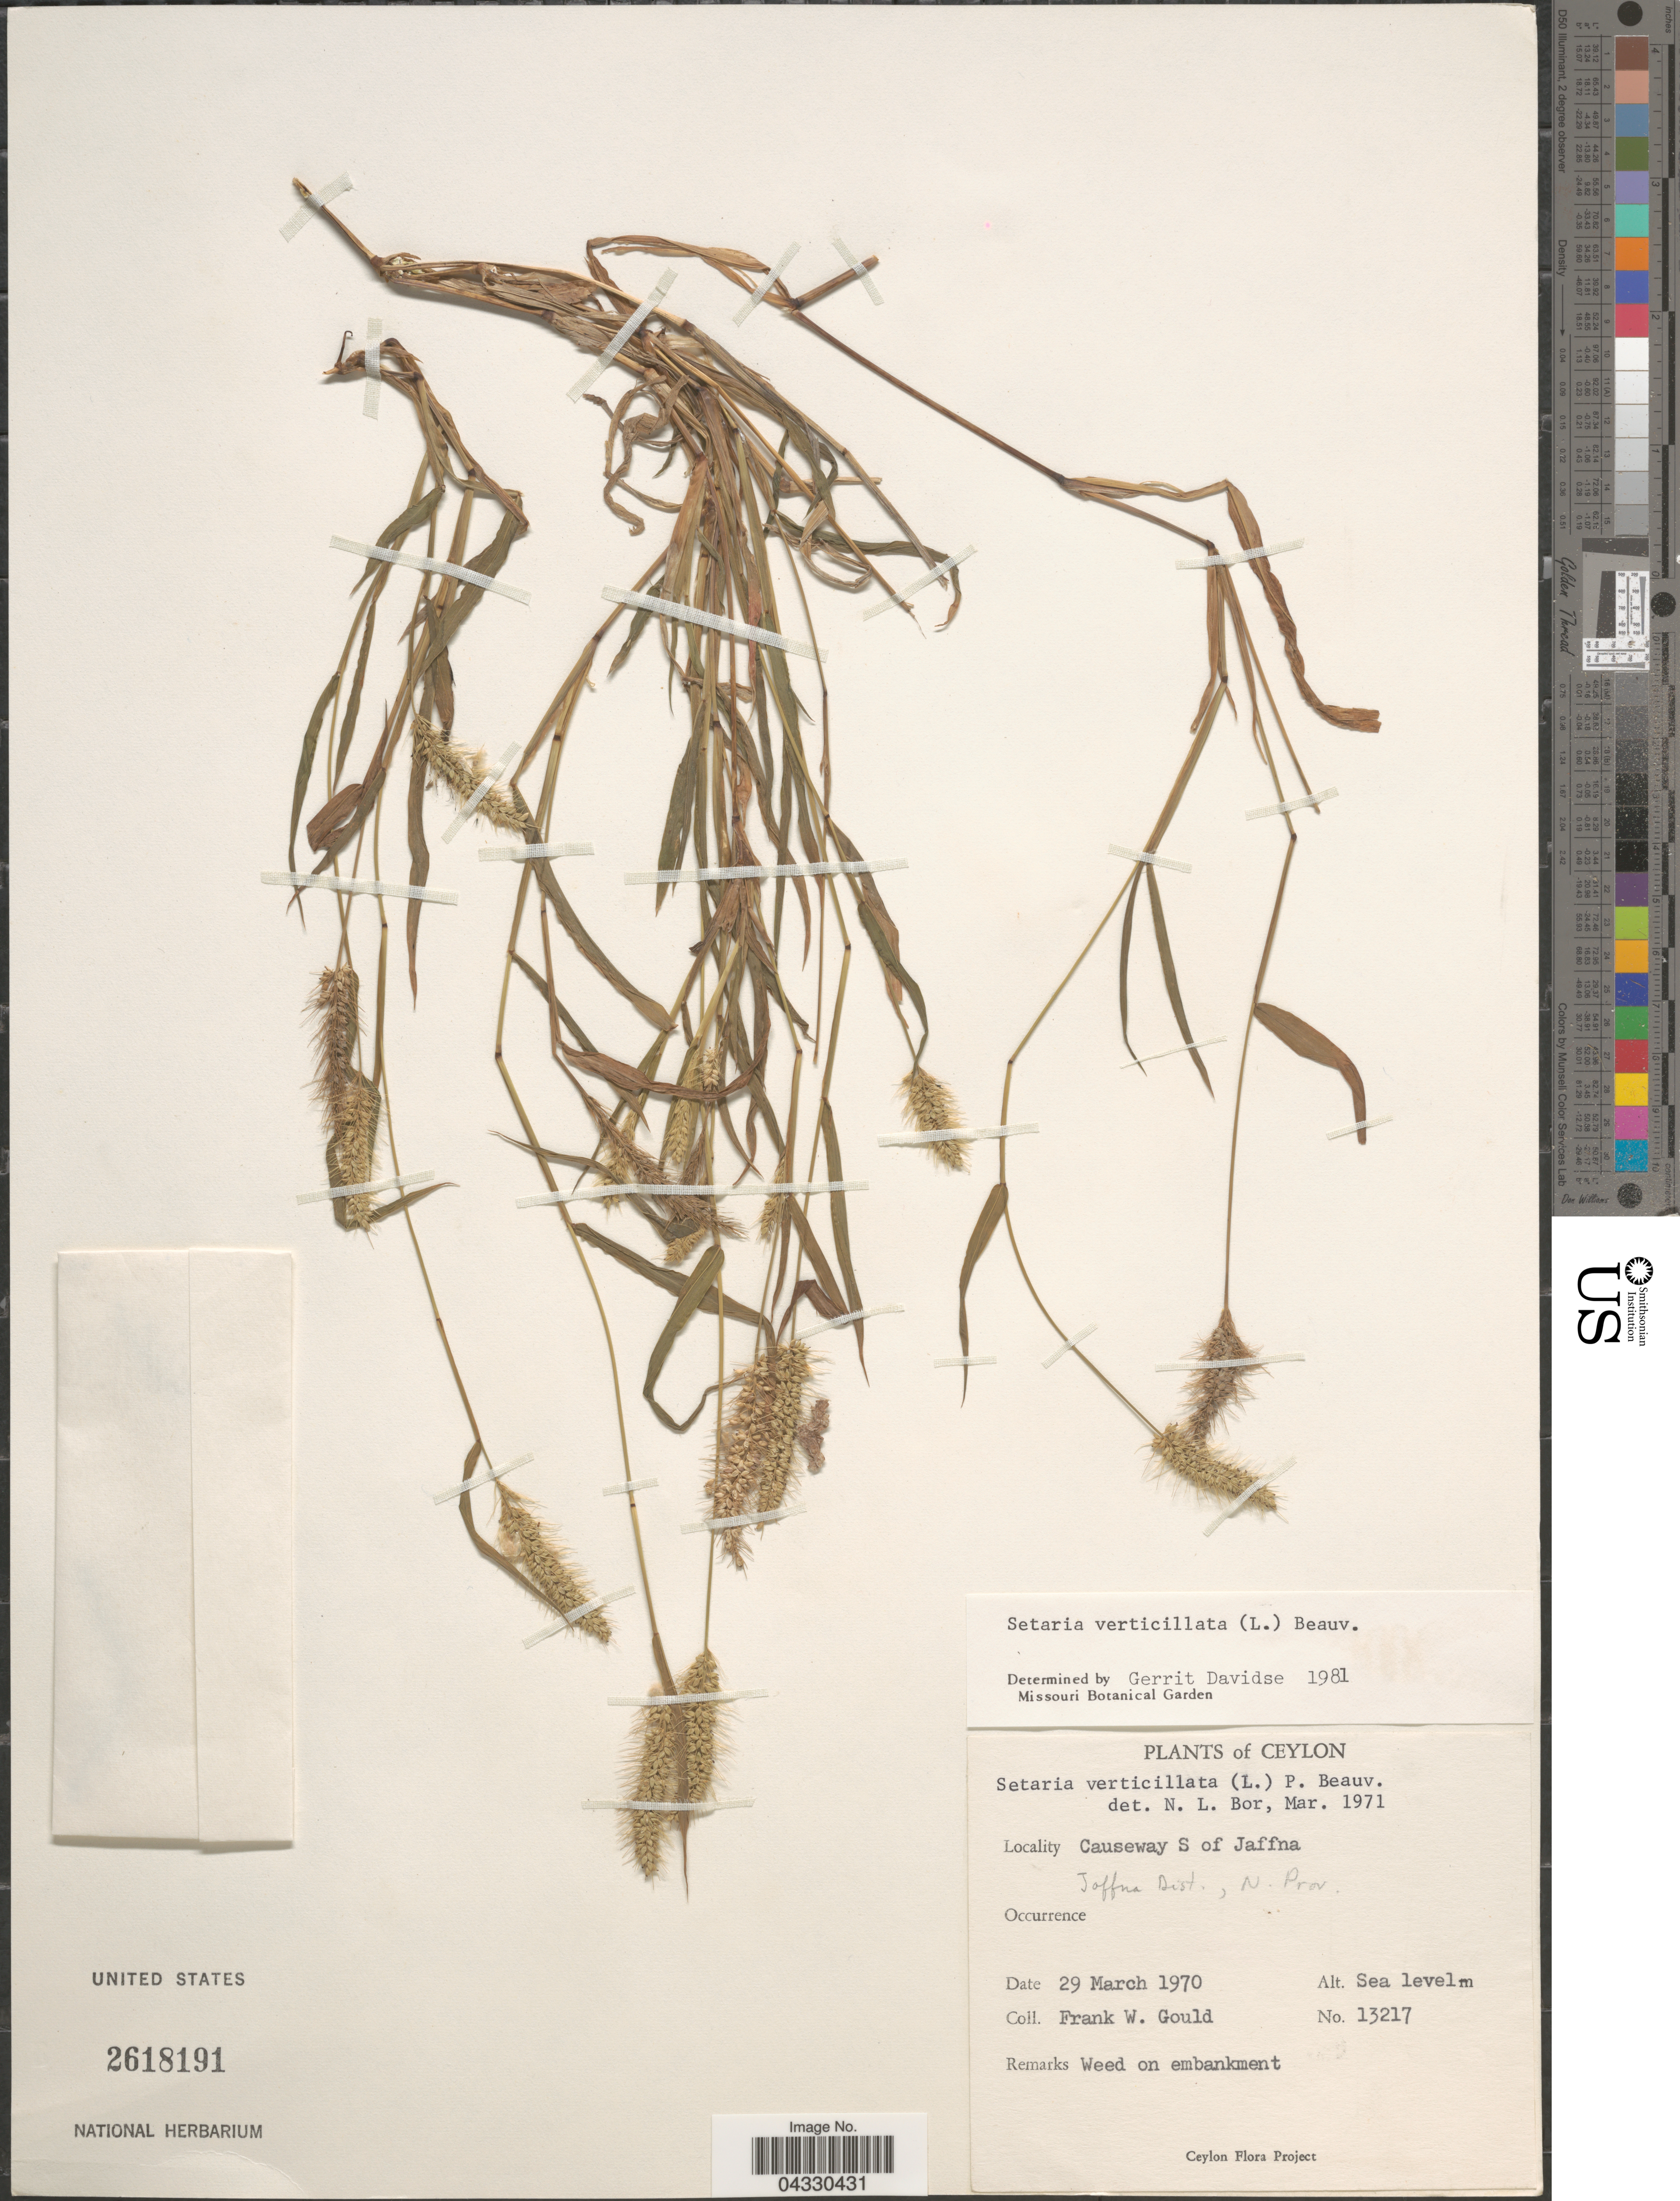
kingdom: Plantae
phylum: Tracheophyta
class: Liliopsida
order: Poales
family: Poaceae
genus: Setaria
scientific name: Setaria verticillata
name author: (L.) P. Beauv.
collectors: F. W. Gould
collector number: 13217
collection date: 1970-03-29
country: Sri Lanka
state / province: Northern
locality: Ceylon. Causeway S of Jaffna. Jaffna Dist., N. Prov.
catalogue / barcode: US 2618191